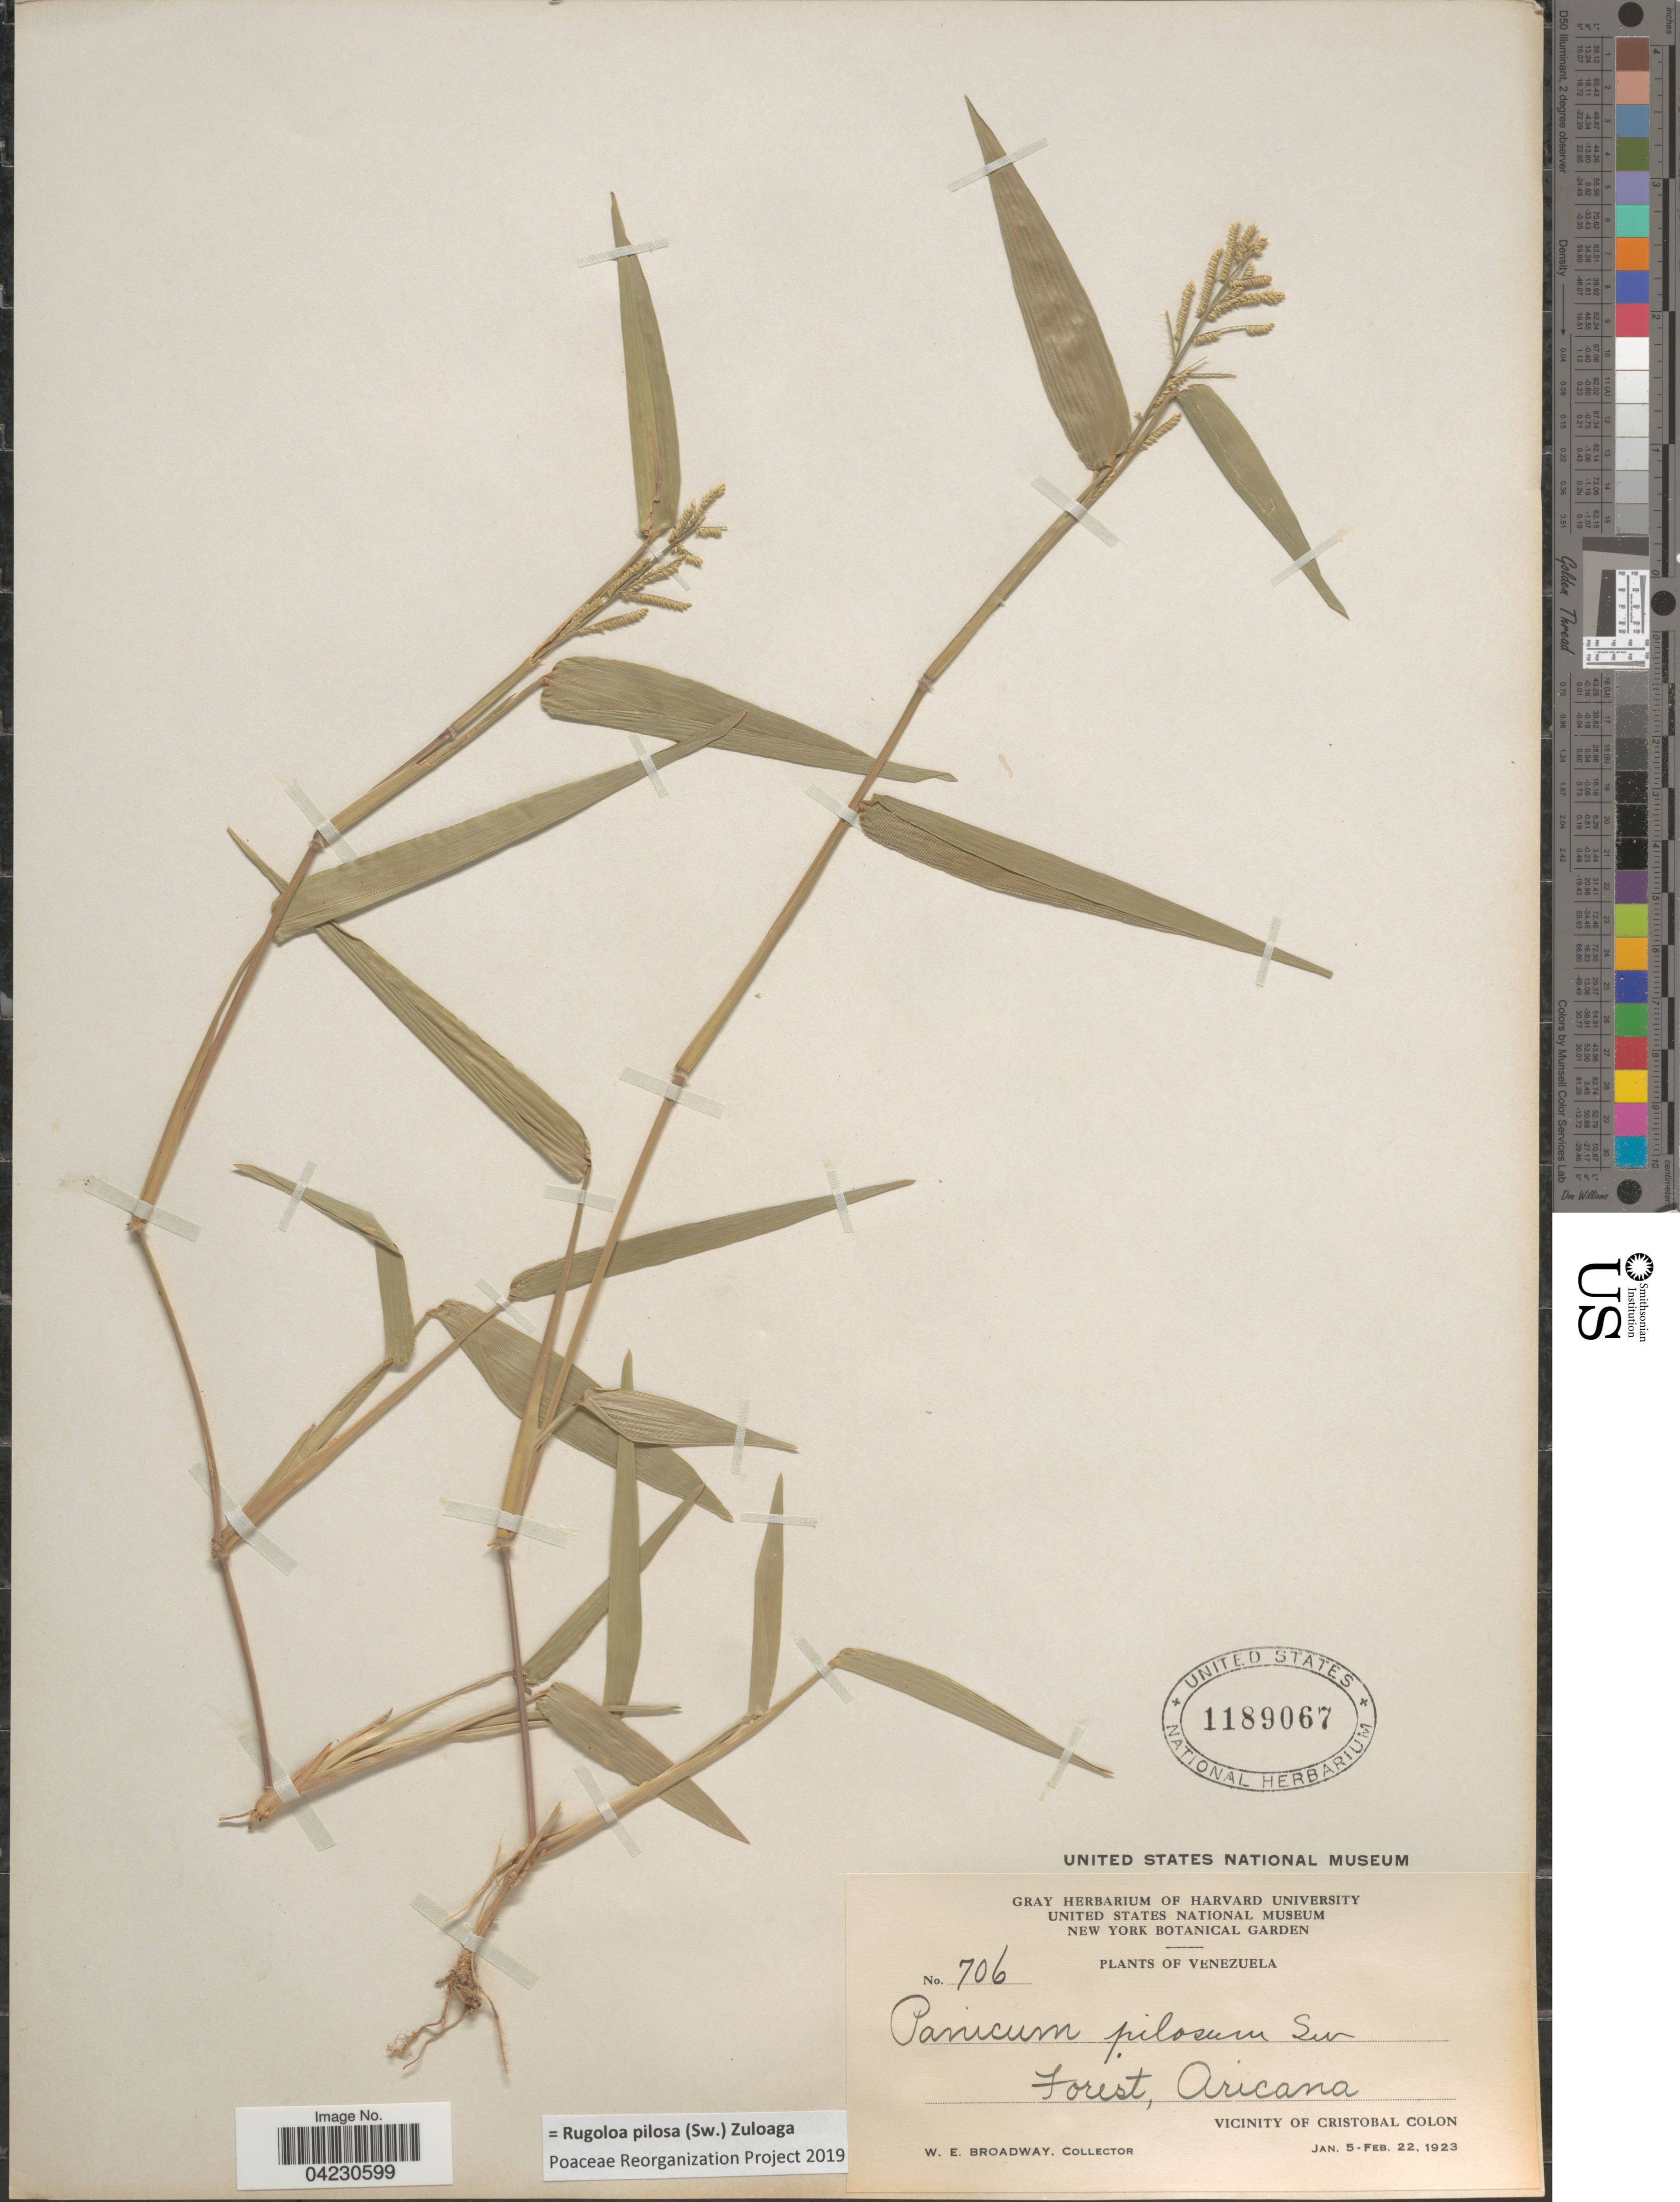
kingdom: Plantae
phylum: Tracheophyta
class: Liliopsida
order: Poales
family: Poaceae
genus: Rugoloa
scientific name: Rugoloa pilosa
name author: (Sw.) Zuloaga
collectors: W. E. Broadway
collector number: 706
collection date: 1923-01-05/1923-02-22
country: Venezuela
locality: Forest, Aricana. Vicinity of Cristobal Colon.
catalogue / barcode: US 1189067